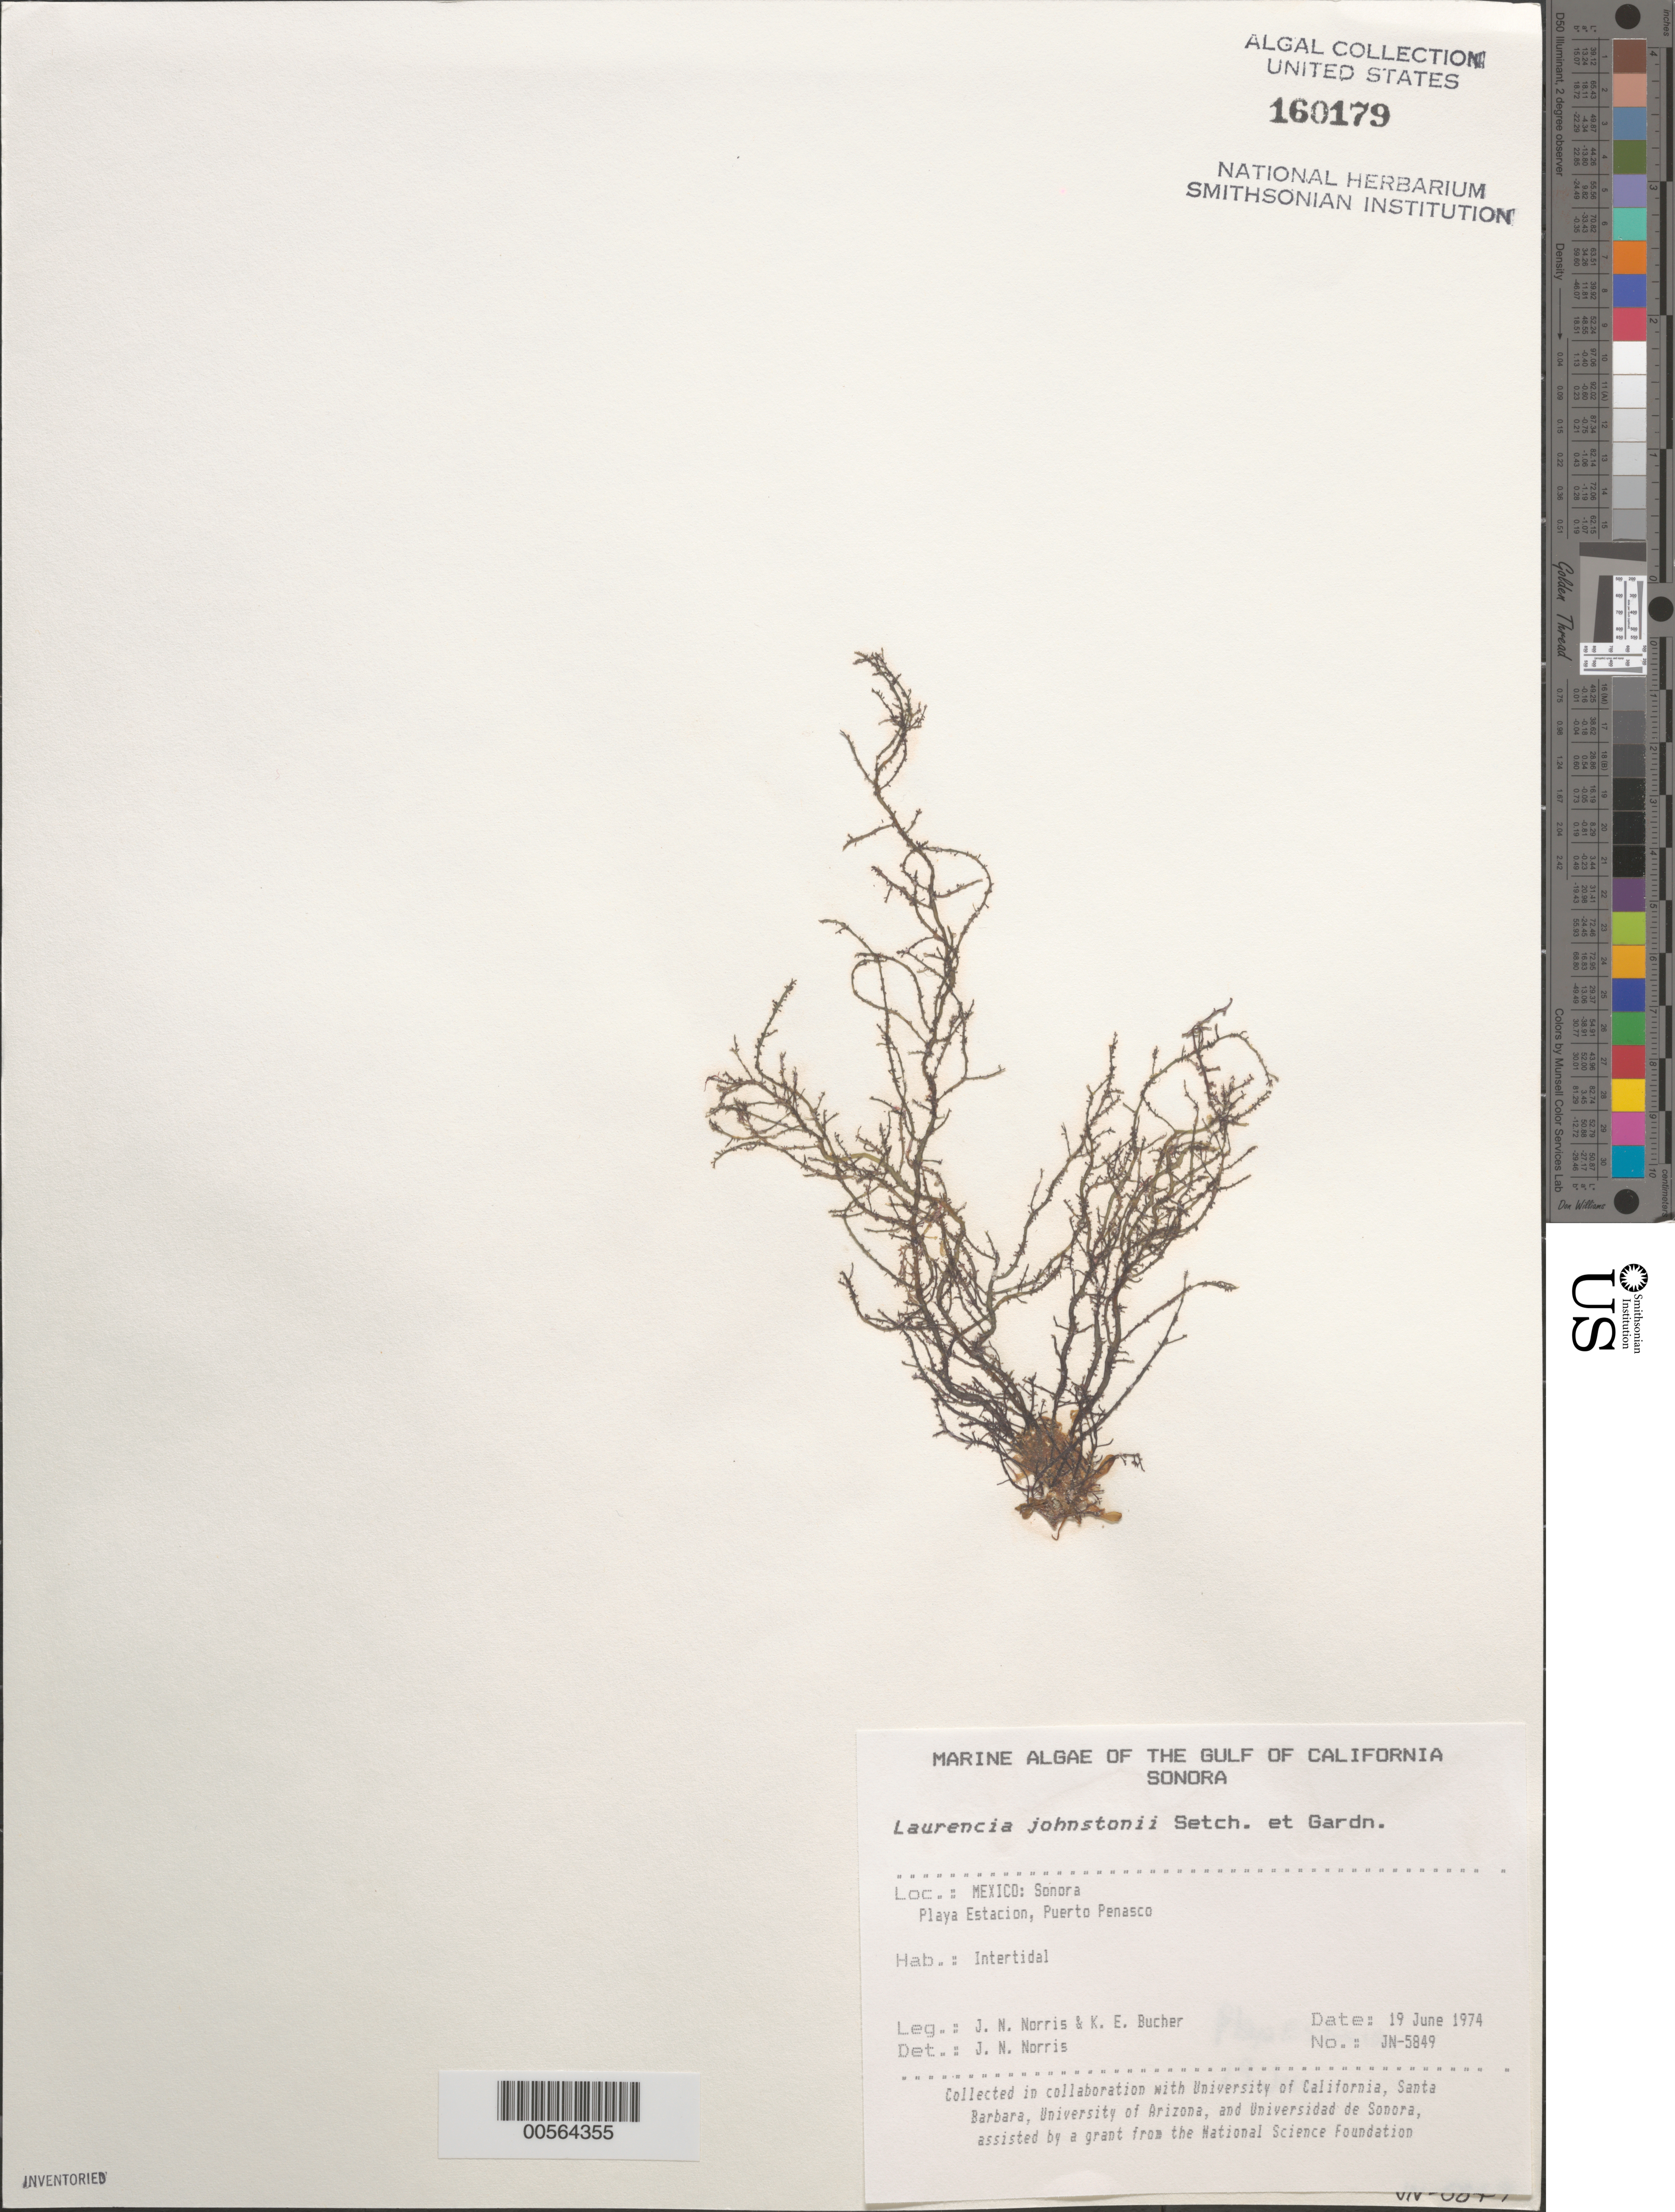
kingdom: Plantae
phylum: Rhodophyta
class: Florideophyceae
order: Ceramiales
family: Rhodomelaceae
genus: Laurencia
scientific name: Laurencia johnstonii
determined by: Norris, James N.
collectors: J. N. Norris & K. E. Bucher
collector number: JN-5849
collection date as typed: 19 Jun 1974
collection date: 1974-06-19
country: Mexico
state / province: Sonora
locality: Playa Estacion, Puerto Penasco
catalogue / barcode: US 160179